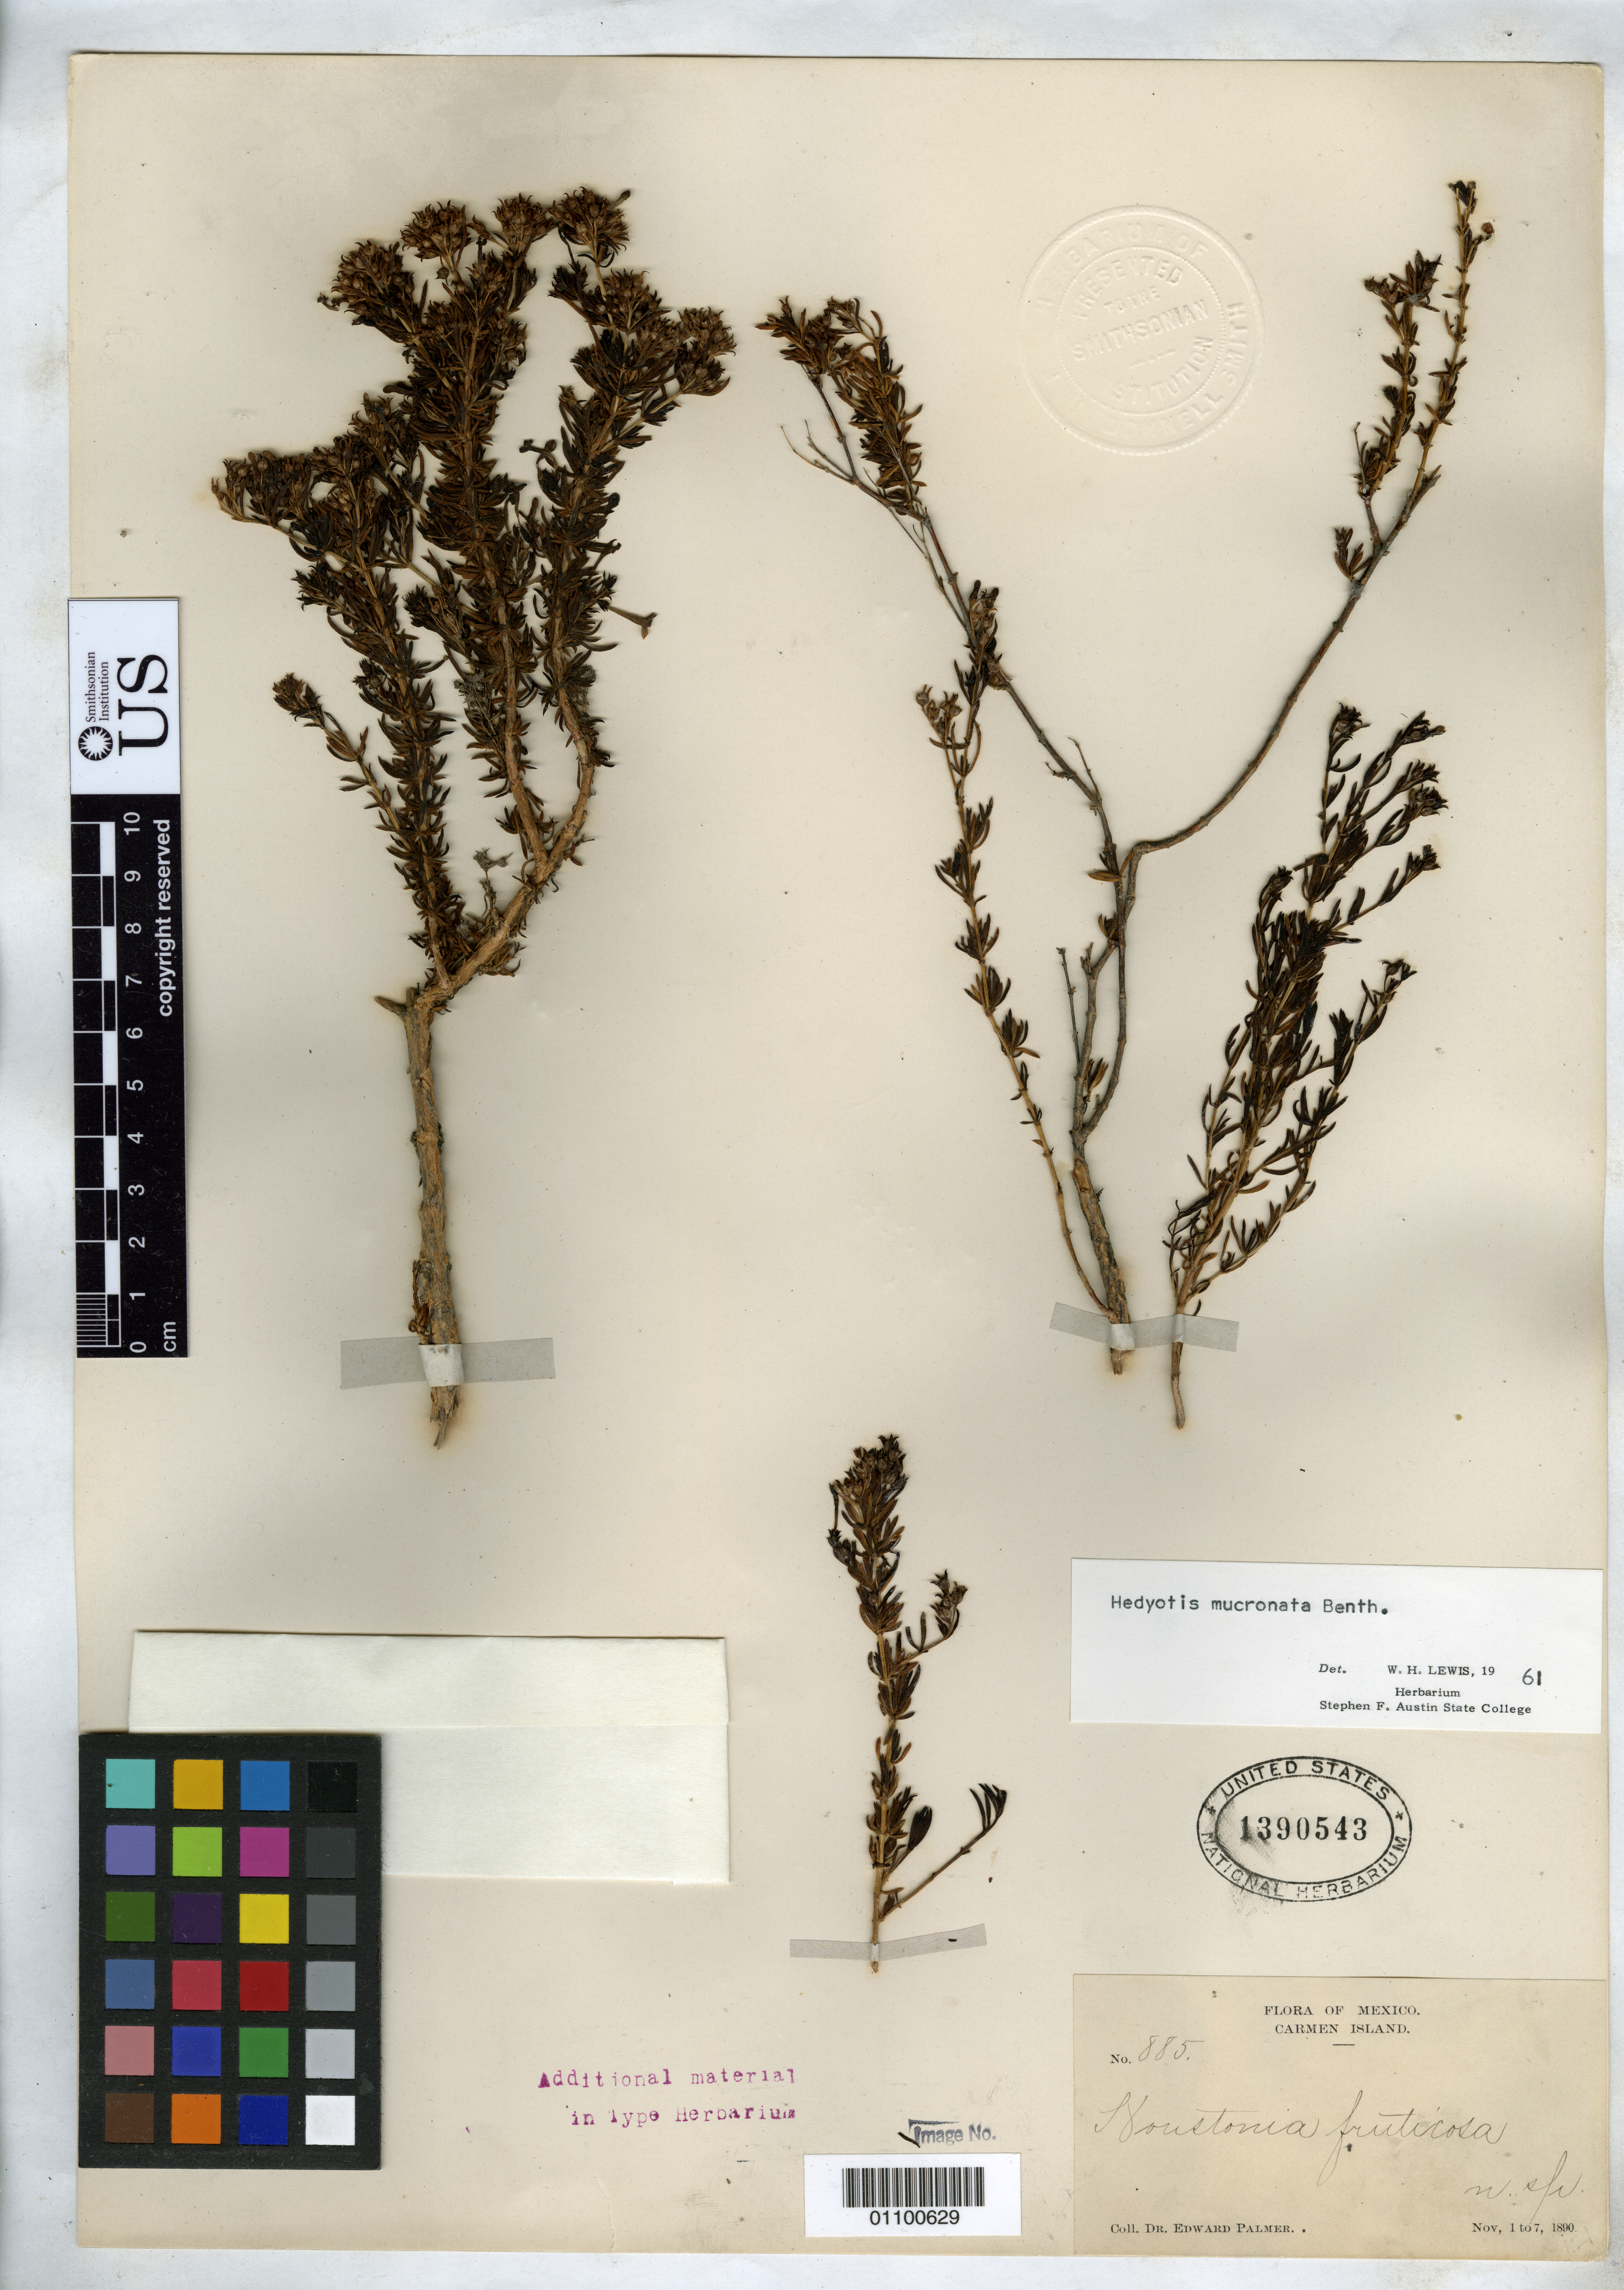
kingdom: Plantae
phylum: Tracheophyta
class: Magnoliopsida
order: Gentianales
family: Rubiaceae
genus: Houstonia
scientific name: Houstonia fruticosa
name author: Rose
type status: Isolectotype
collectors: E. Palmer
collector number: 885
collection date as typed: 01 Nov 1890 to 07 Nov 1890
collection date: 1890-11-01/1890-11-07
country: Mexico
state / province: Baja California Sur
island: Carmen Island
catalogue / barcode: US 1390543